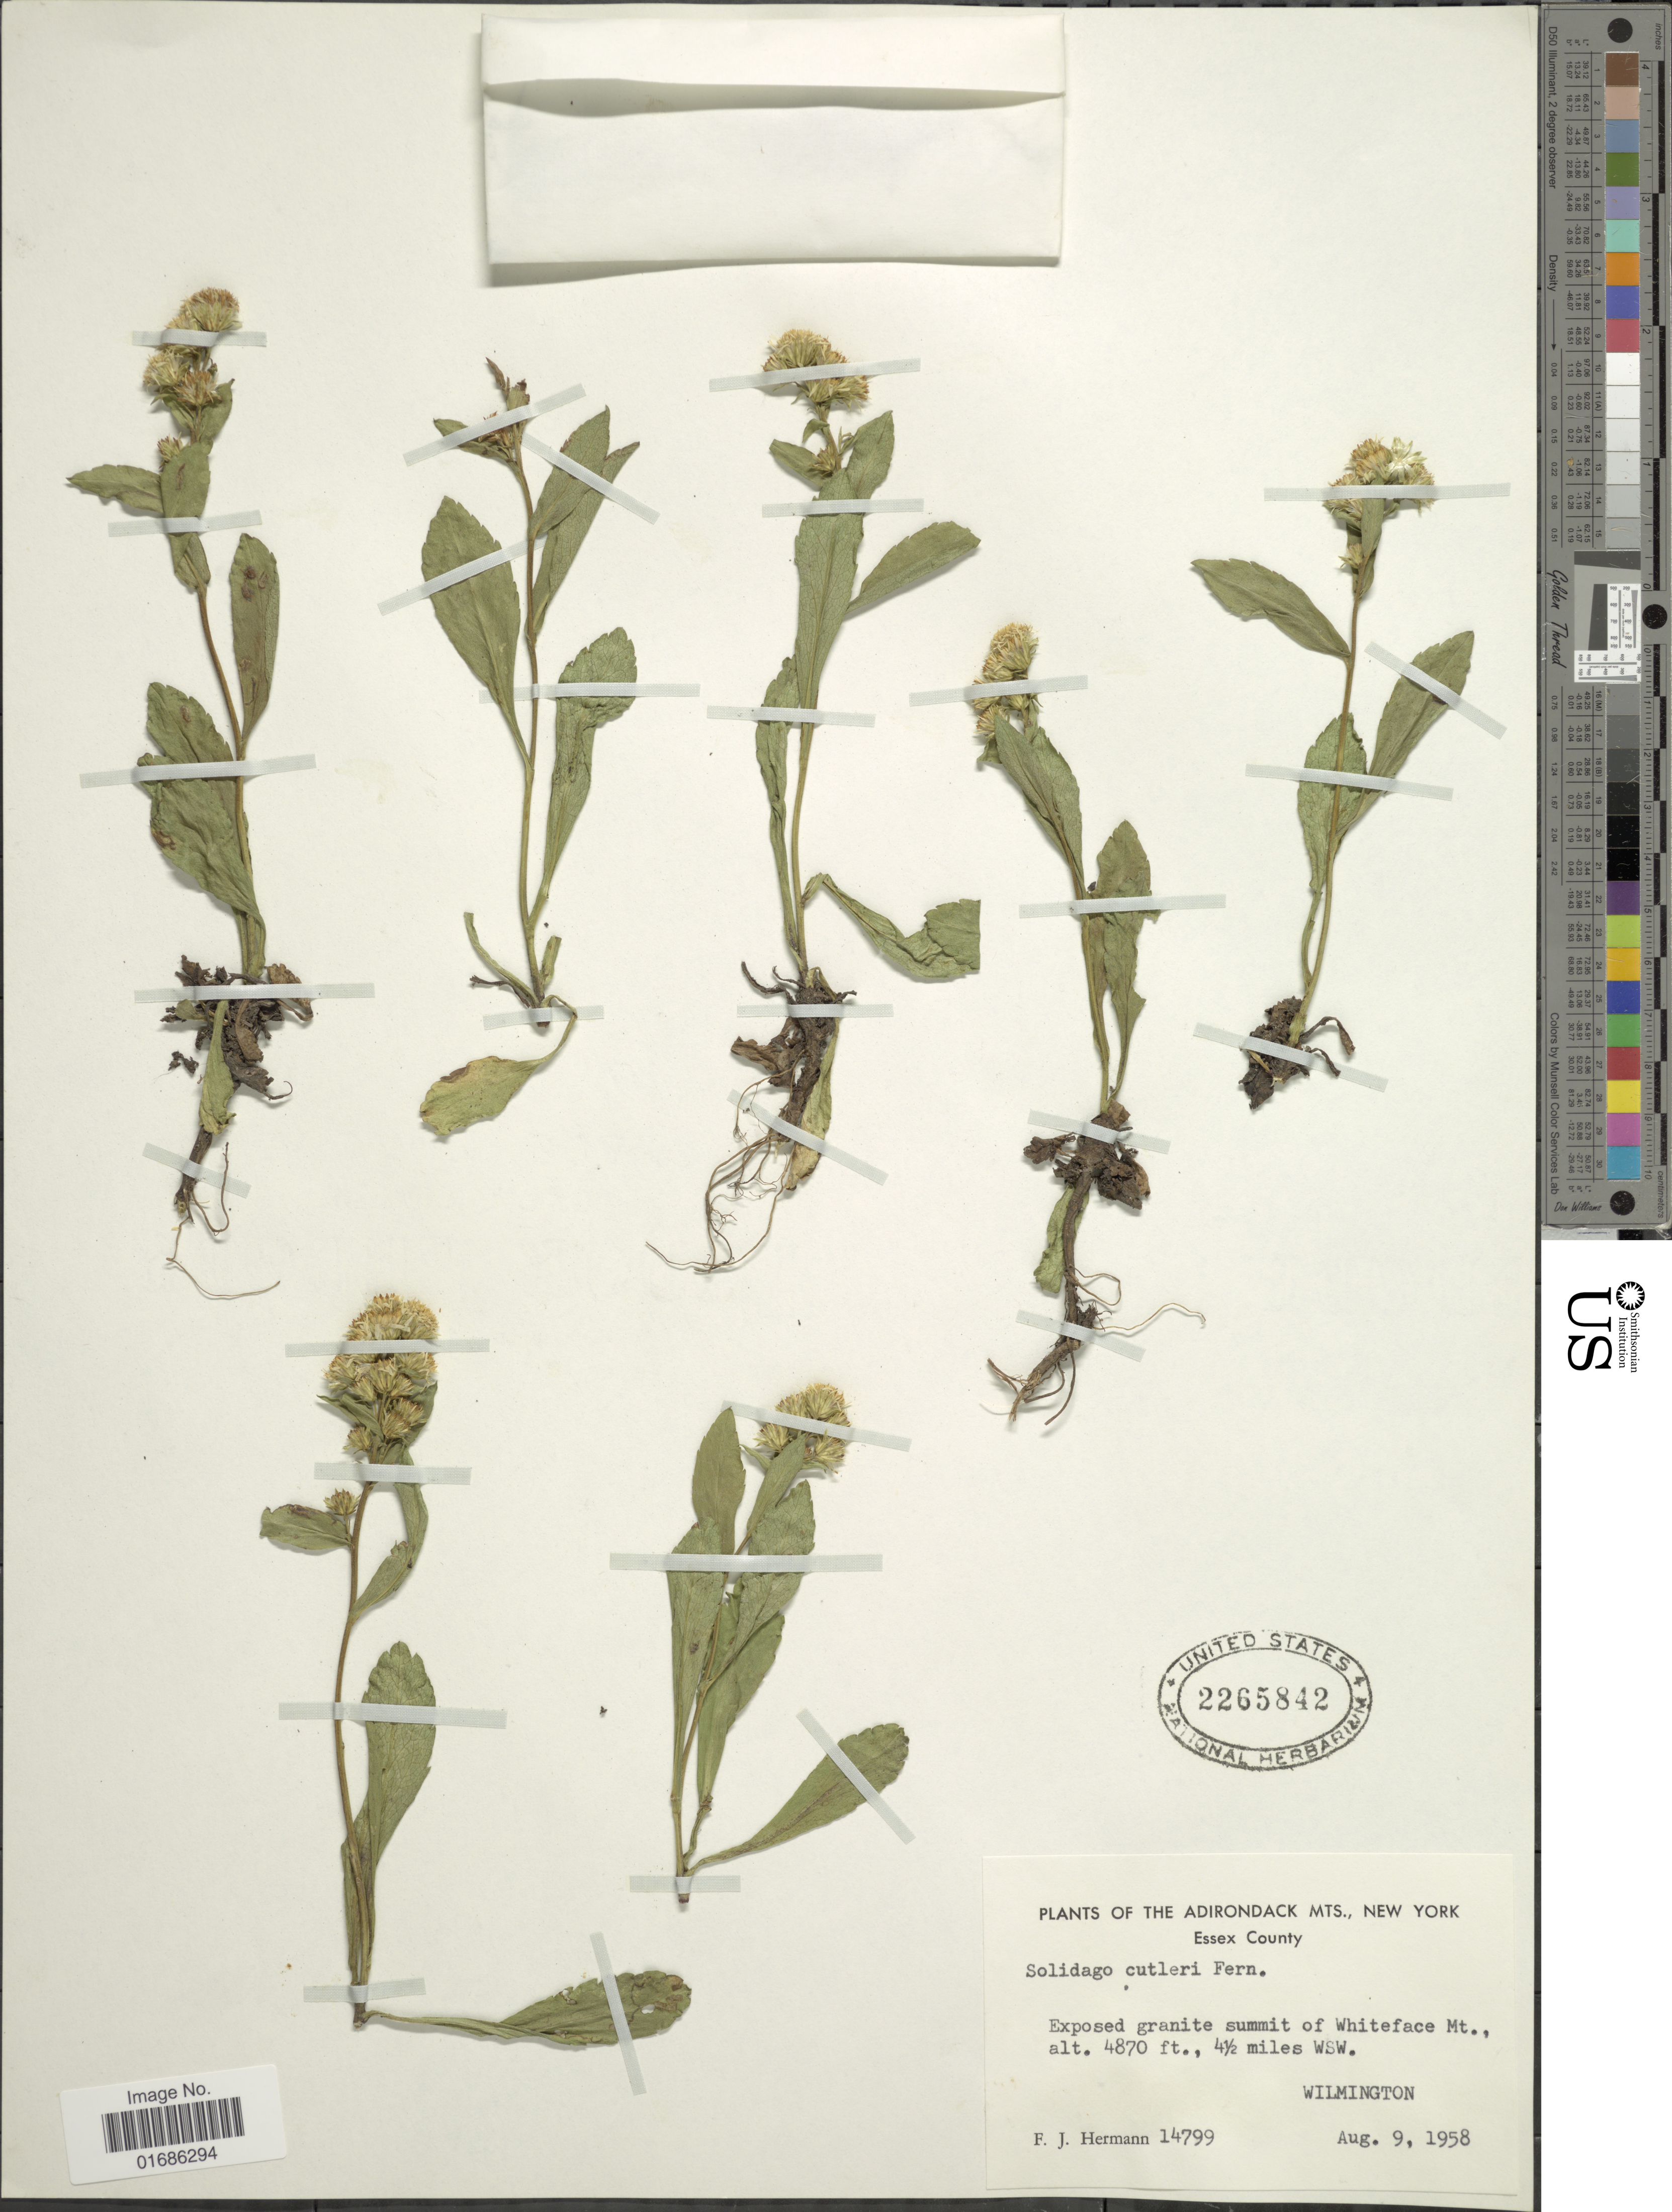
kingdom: Plantae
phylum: Tracheophyta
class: Magnoliopsida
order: Asterales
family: Asteraceae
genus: Solidago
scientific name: Solidago cutleri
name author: Fernald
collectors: F. J. Hermann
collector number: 14799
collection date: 1958-08-09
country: United States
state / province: New York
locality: The Adirondack Mts., Essex County, Exposed granite summit of Whiteface Mt., 4½ miles WSW. Wilmington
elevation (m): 1484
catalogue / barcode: US 2265842